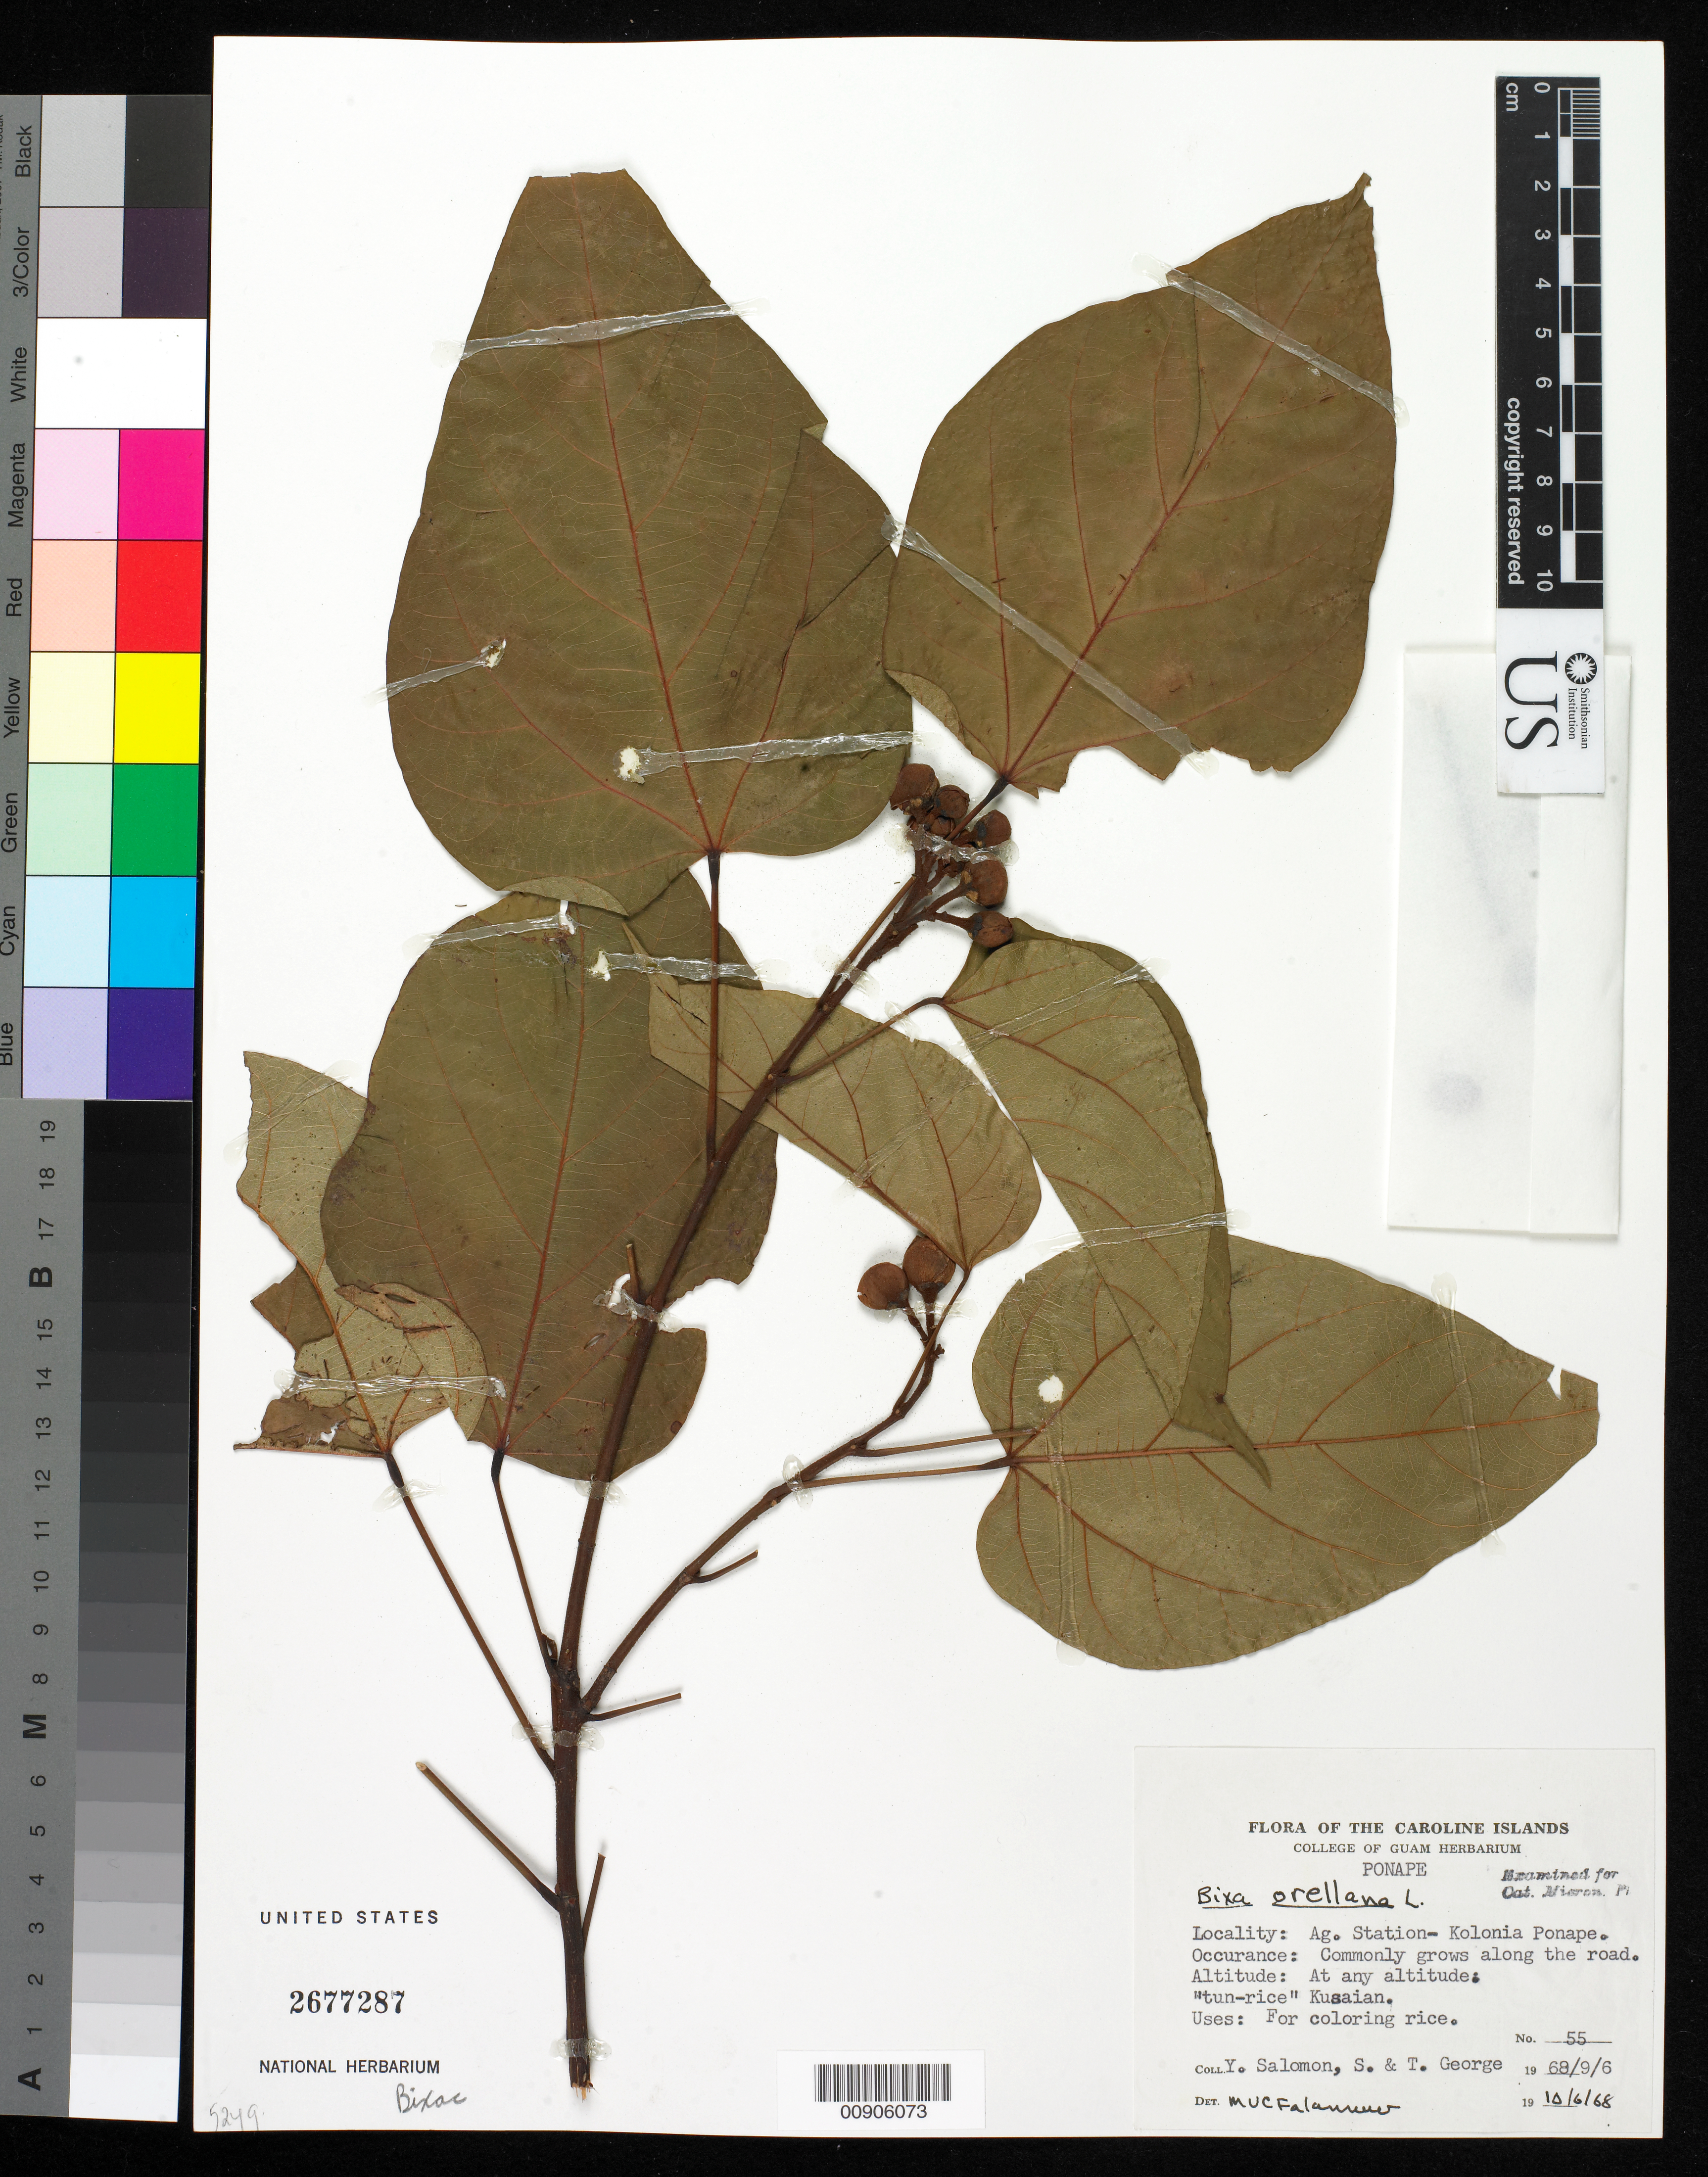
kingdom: Plantae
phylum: Tracheophyta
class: Magnoliopsida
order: Malvales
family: Bixaceae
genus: Bixa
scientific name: Bixa orellana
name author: L.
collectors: Y. Salomon & T. George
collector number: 55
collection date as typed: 09 Jun 1968 or 06 Sep 1968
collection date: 1968-06-09 or 1968-09-06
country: Micronesia, Federated States of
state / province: Pohnpei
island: Pohnpei [Ponape]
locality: Ag. Station, Kolonia Ponape.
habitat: Commonly grows along the road.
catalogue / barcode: US 2677287